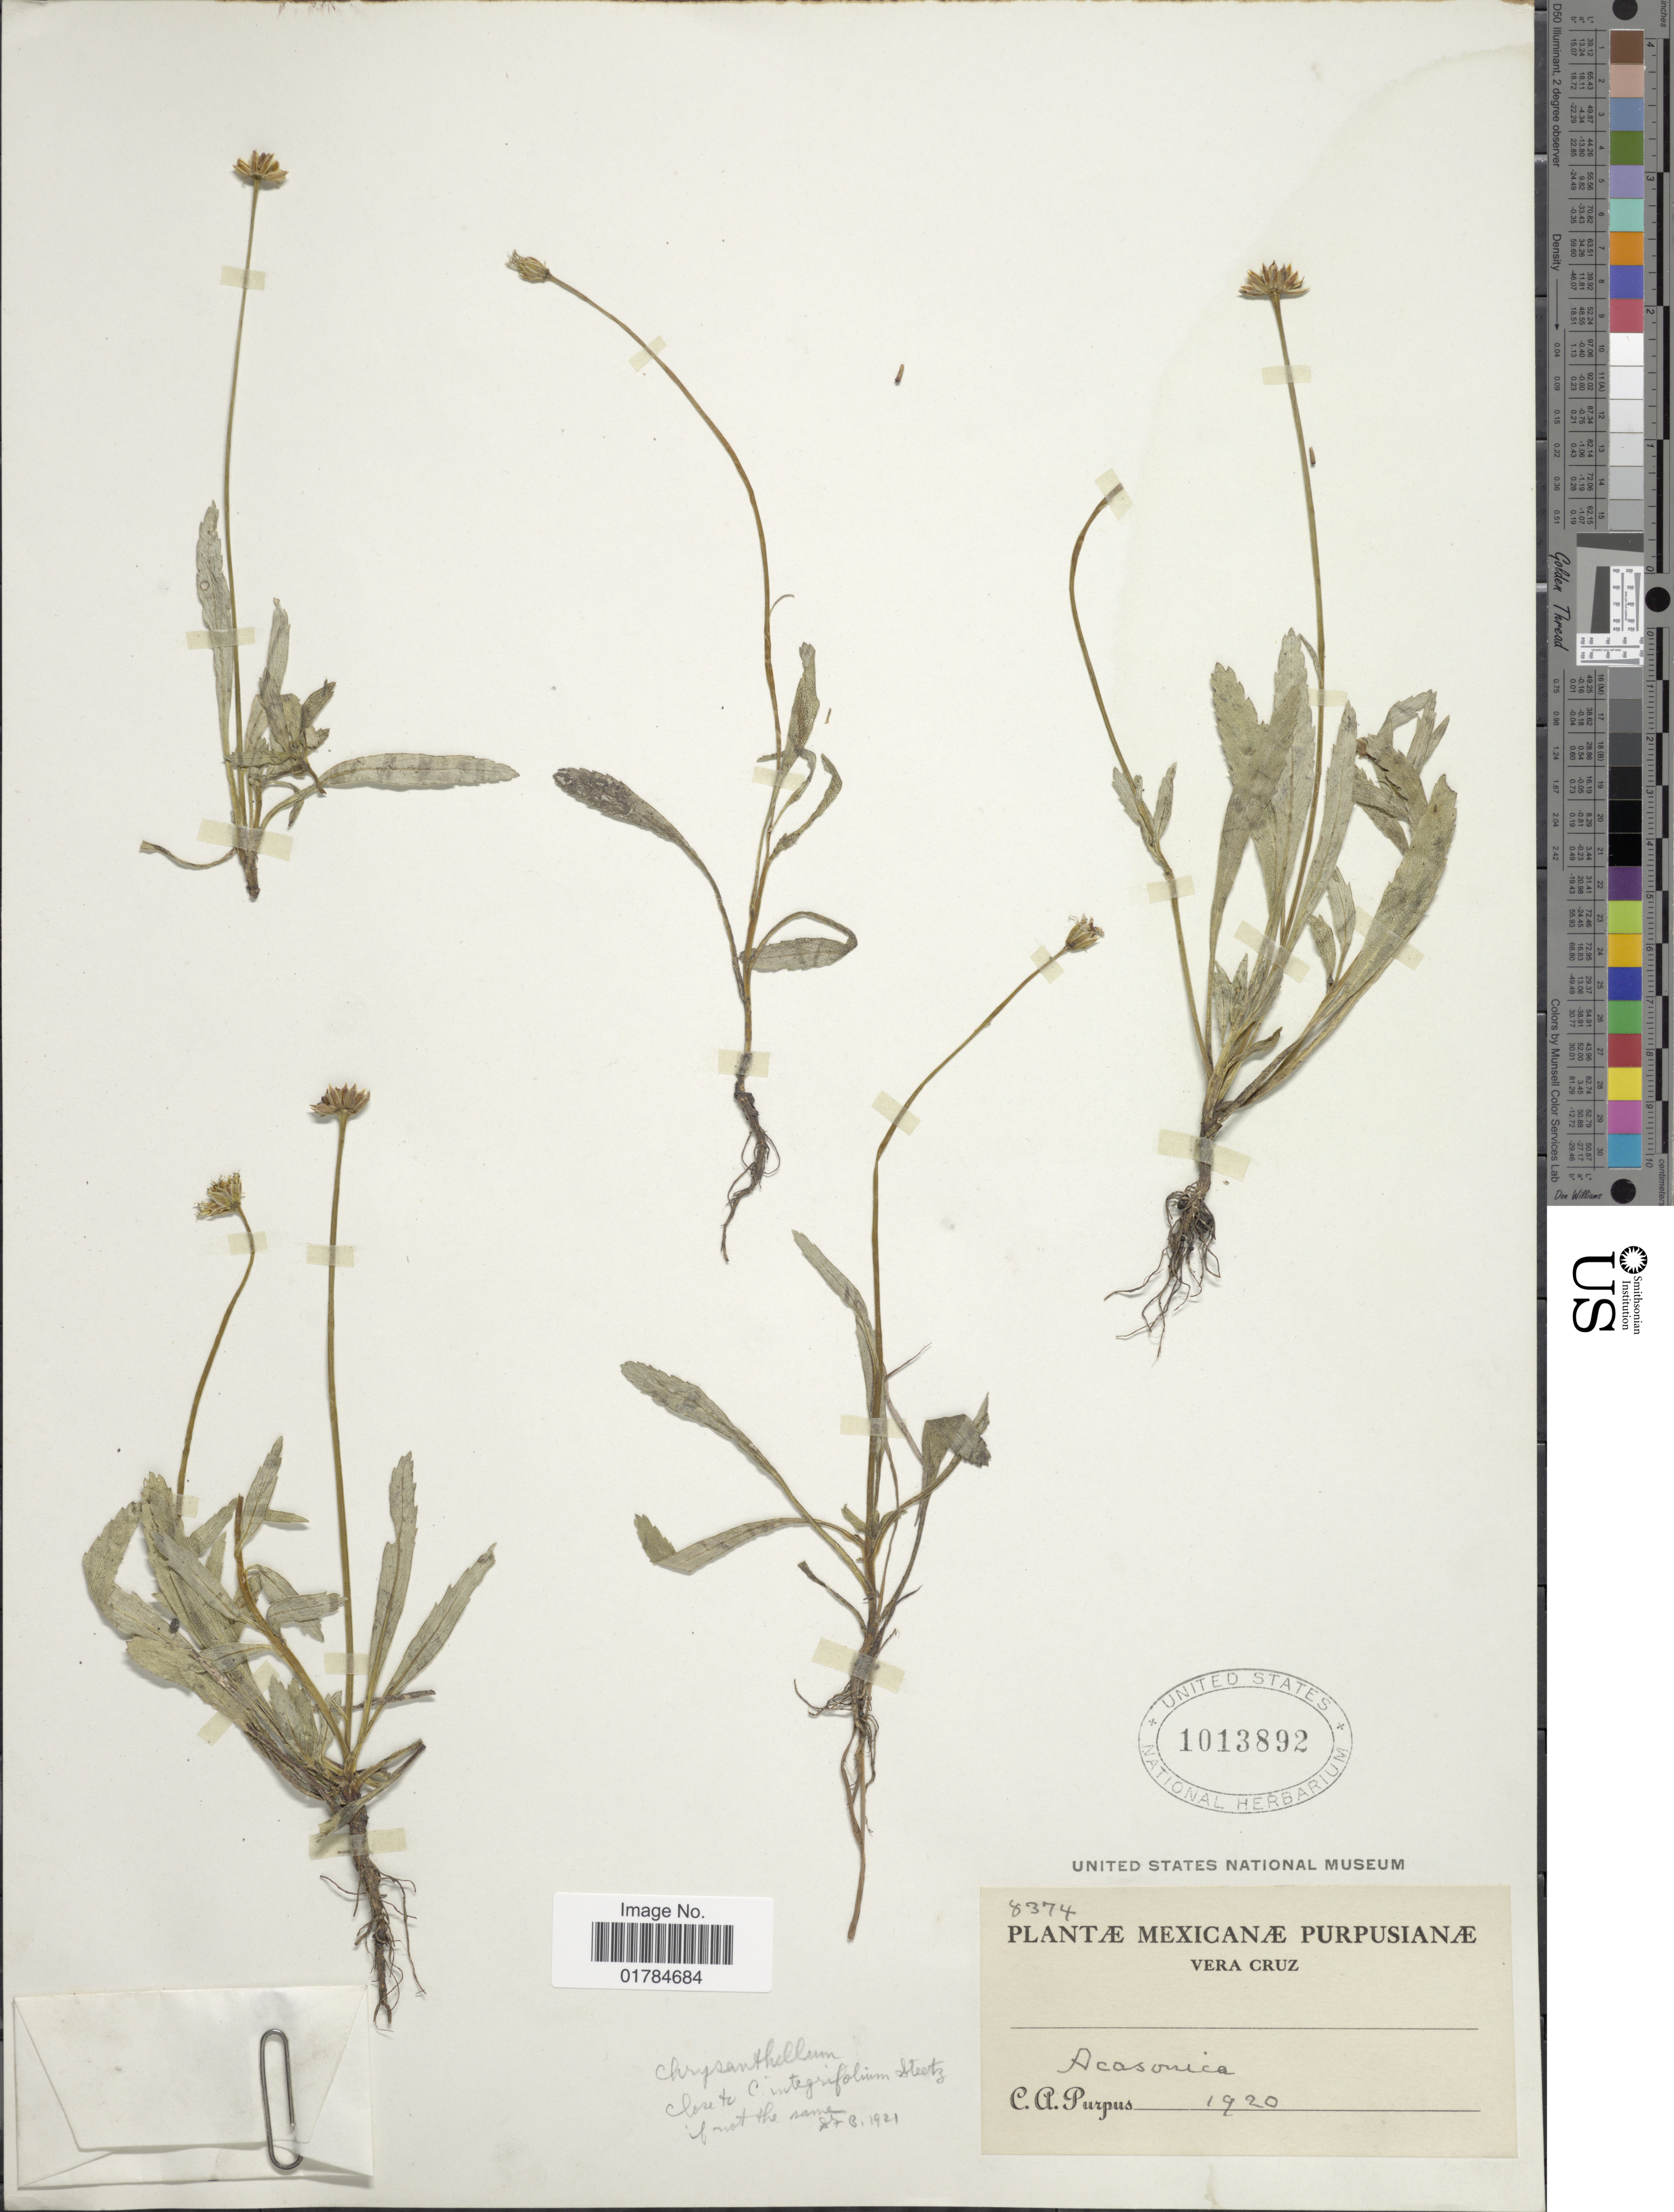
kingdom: Plantae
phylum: Tracheophyta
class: Magnoliopsida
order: Asterales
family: Asteraceae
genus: Chrysanthellum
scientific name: Chrysanthellum sp.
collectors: C. A. Purpus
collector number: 8374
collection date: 1920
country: Mexico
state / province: Veracruz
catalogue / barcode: US 1013892